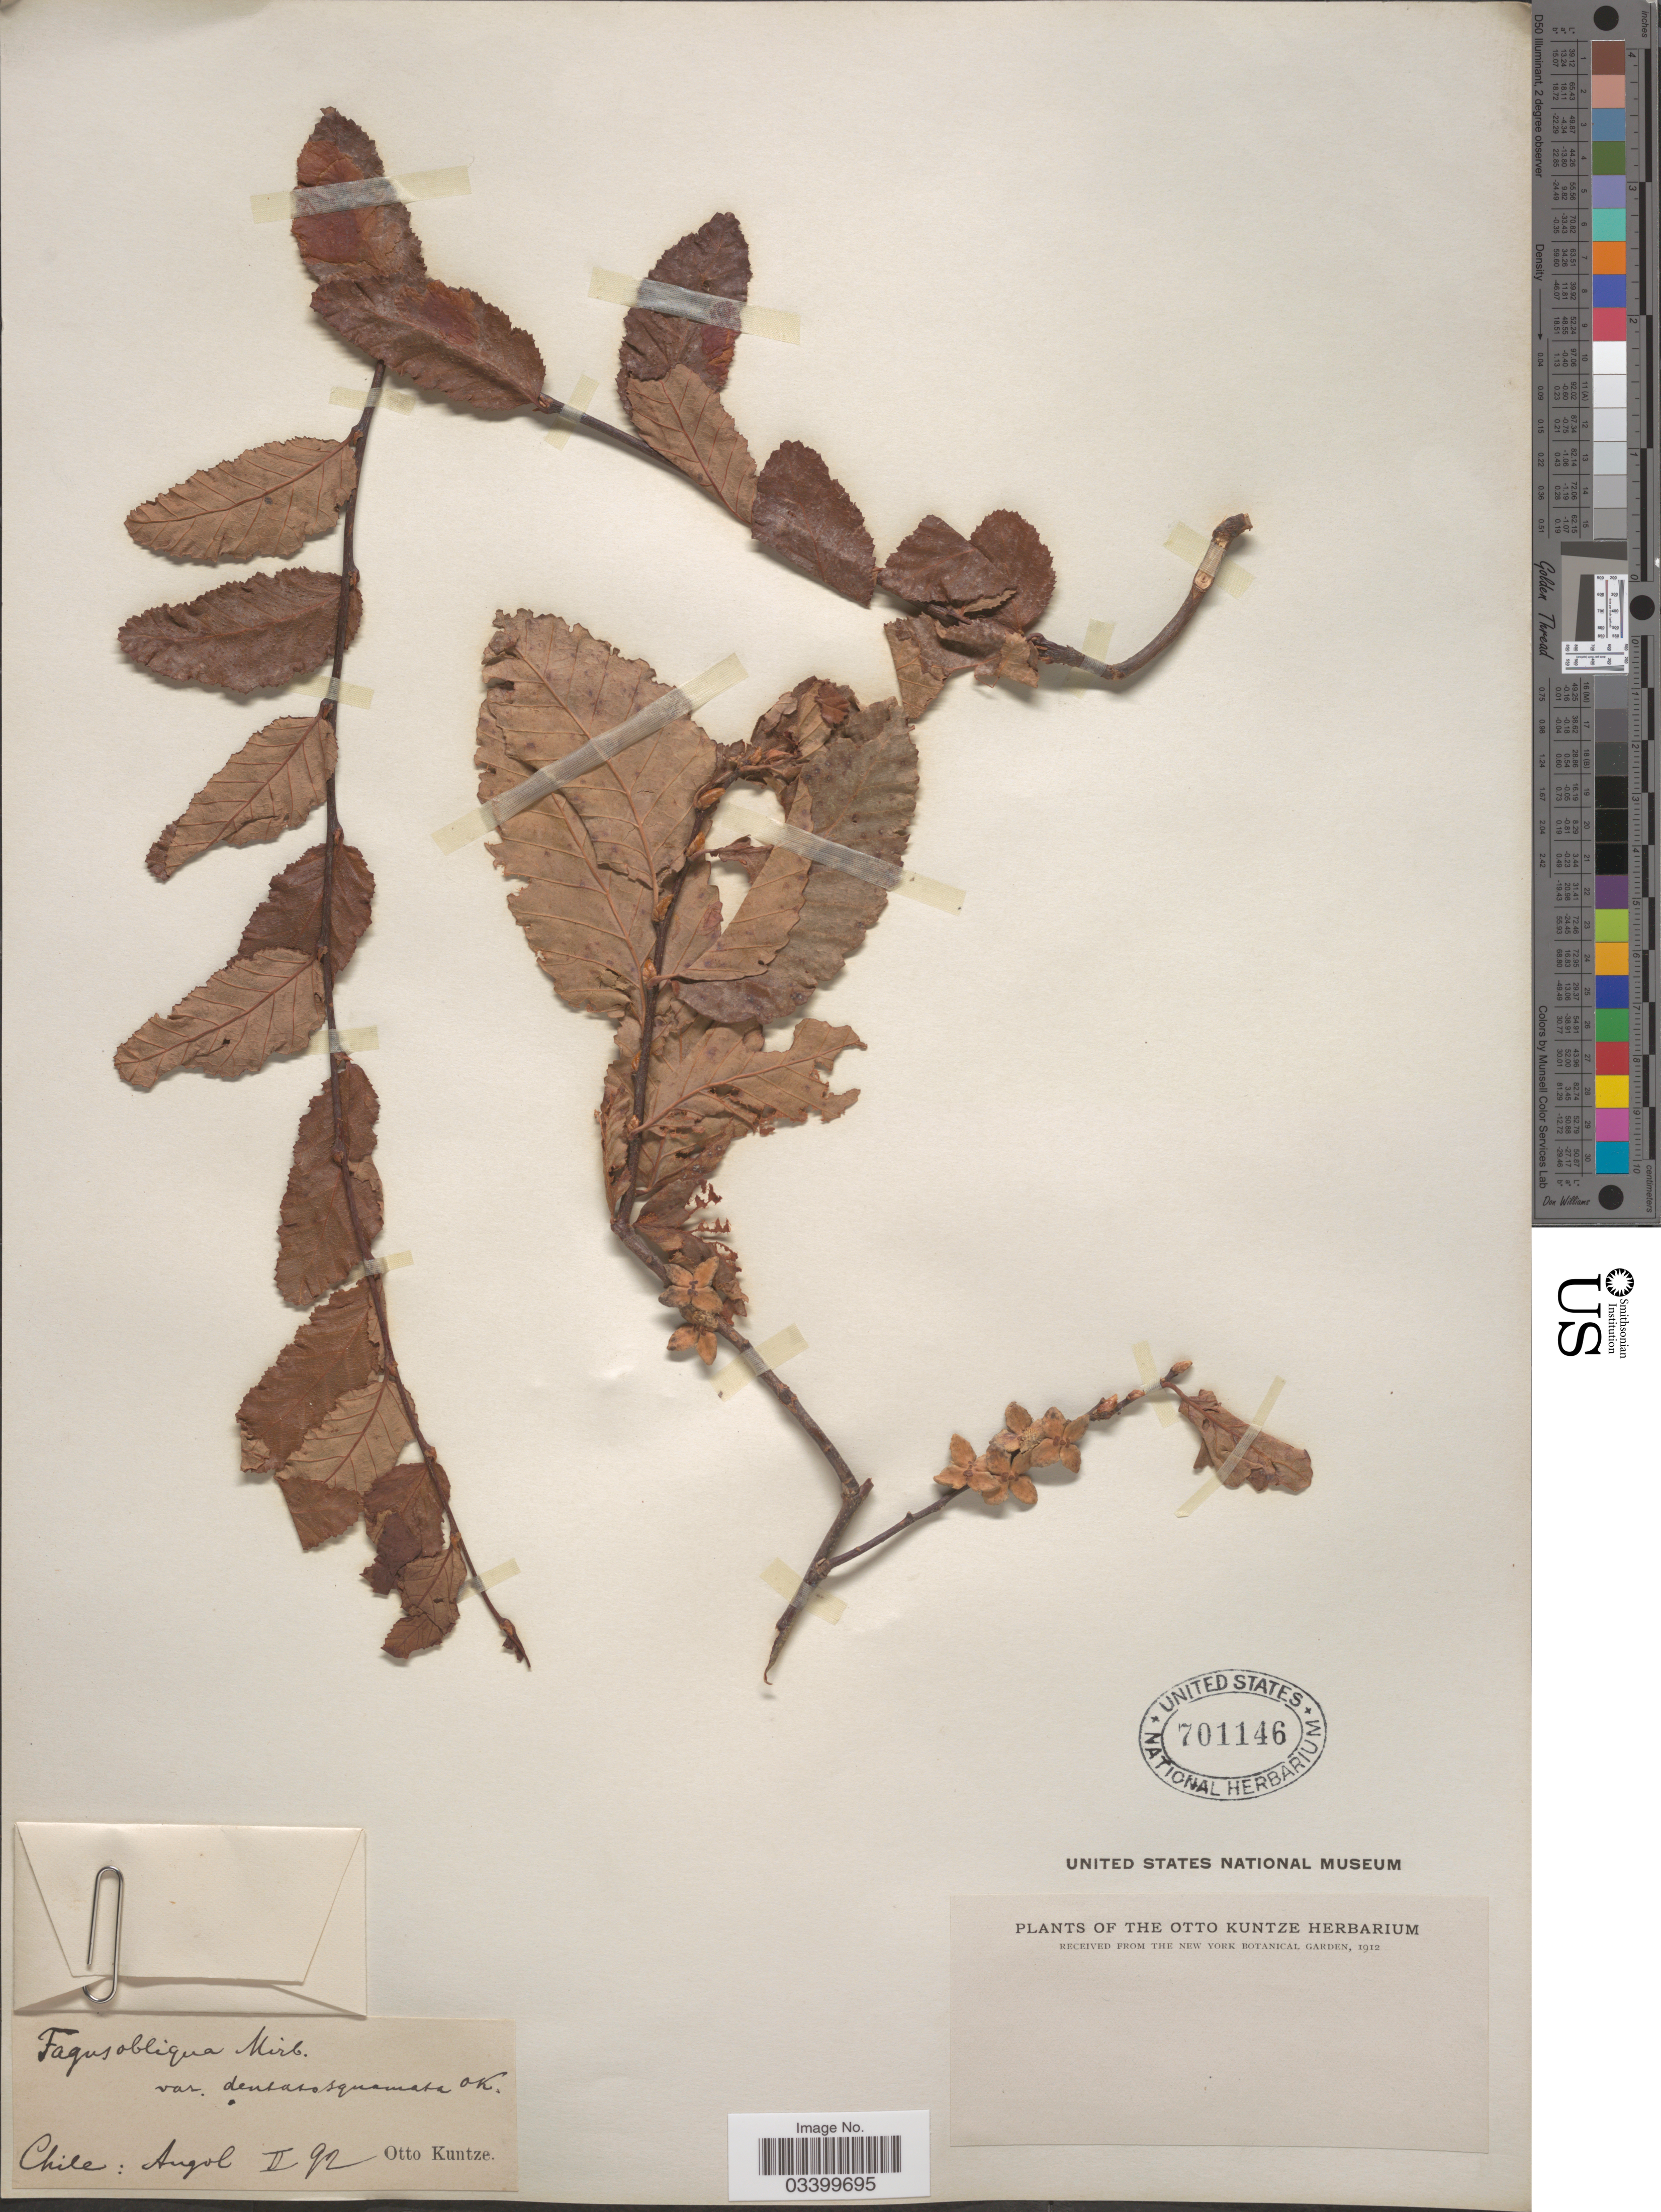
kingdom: Plantae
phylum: Tracheophyta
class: Magnoliopsida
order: Fagales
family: Nothofagaceae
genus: Nothofagus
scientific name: Nothofagus obliqua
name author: (Mirb.) Oerst.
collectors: C.E.O. Kuntze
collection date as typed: Transcribed d/m/y: /2/92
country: Chile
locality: Angol.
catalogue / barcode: US 701146